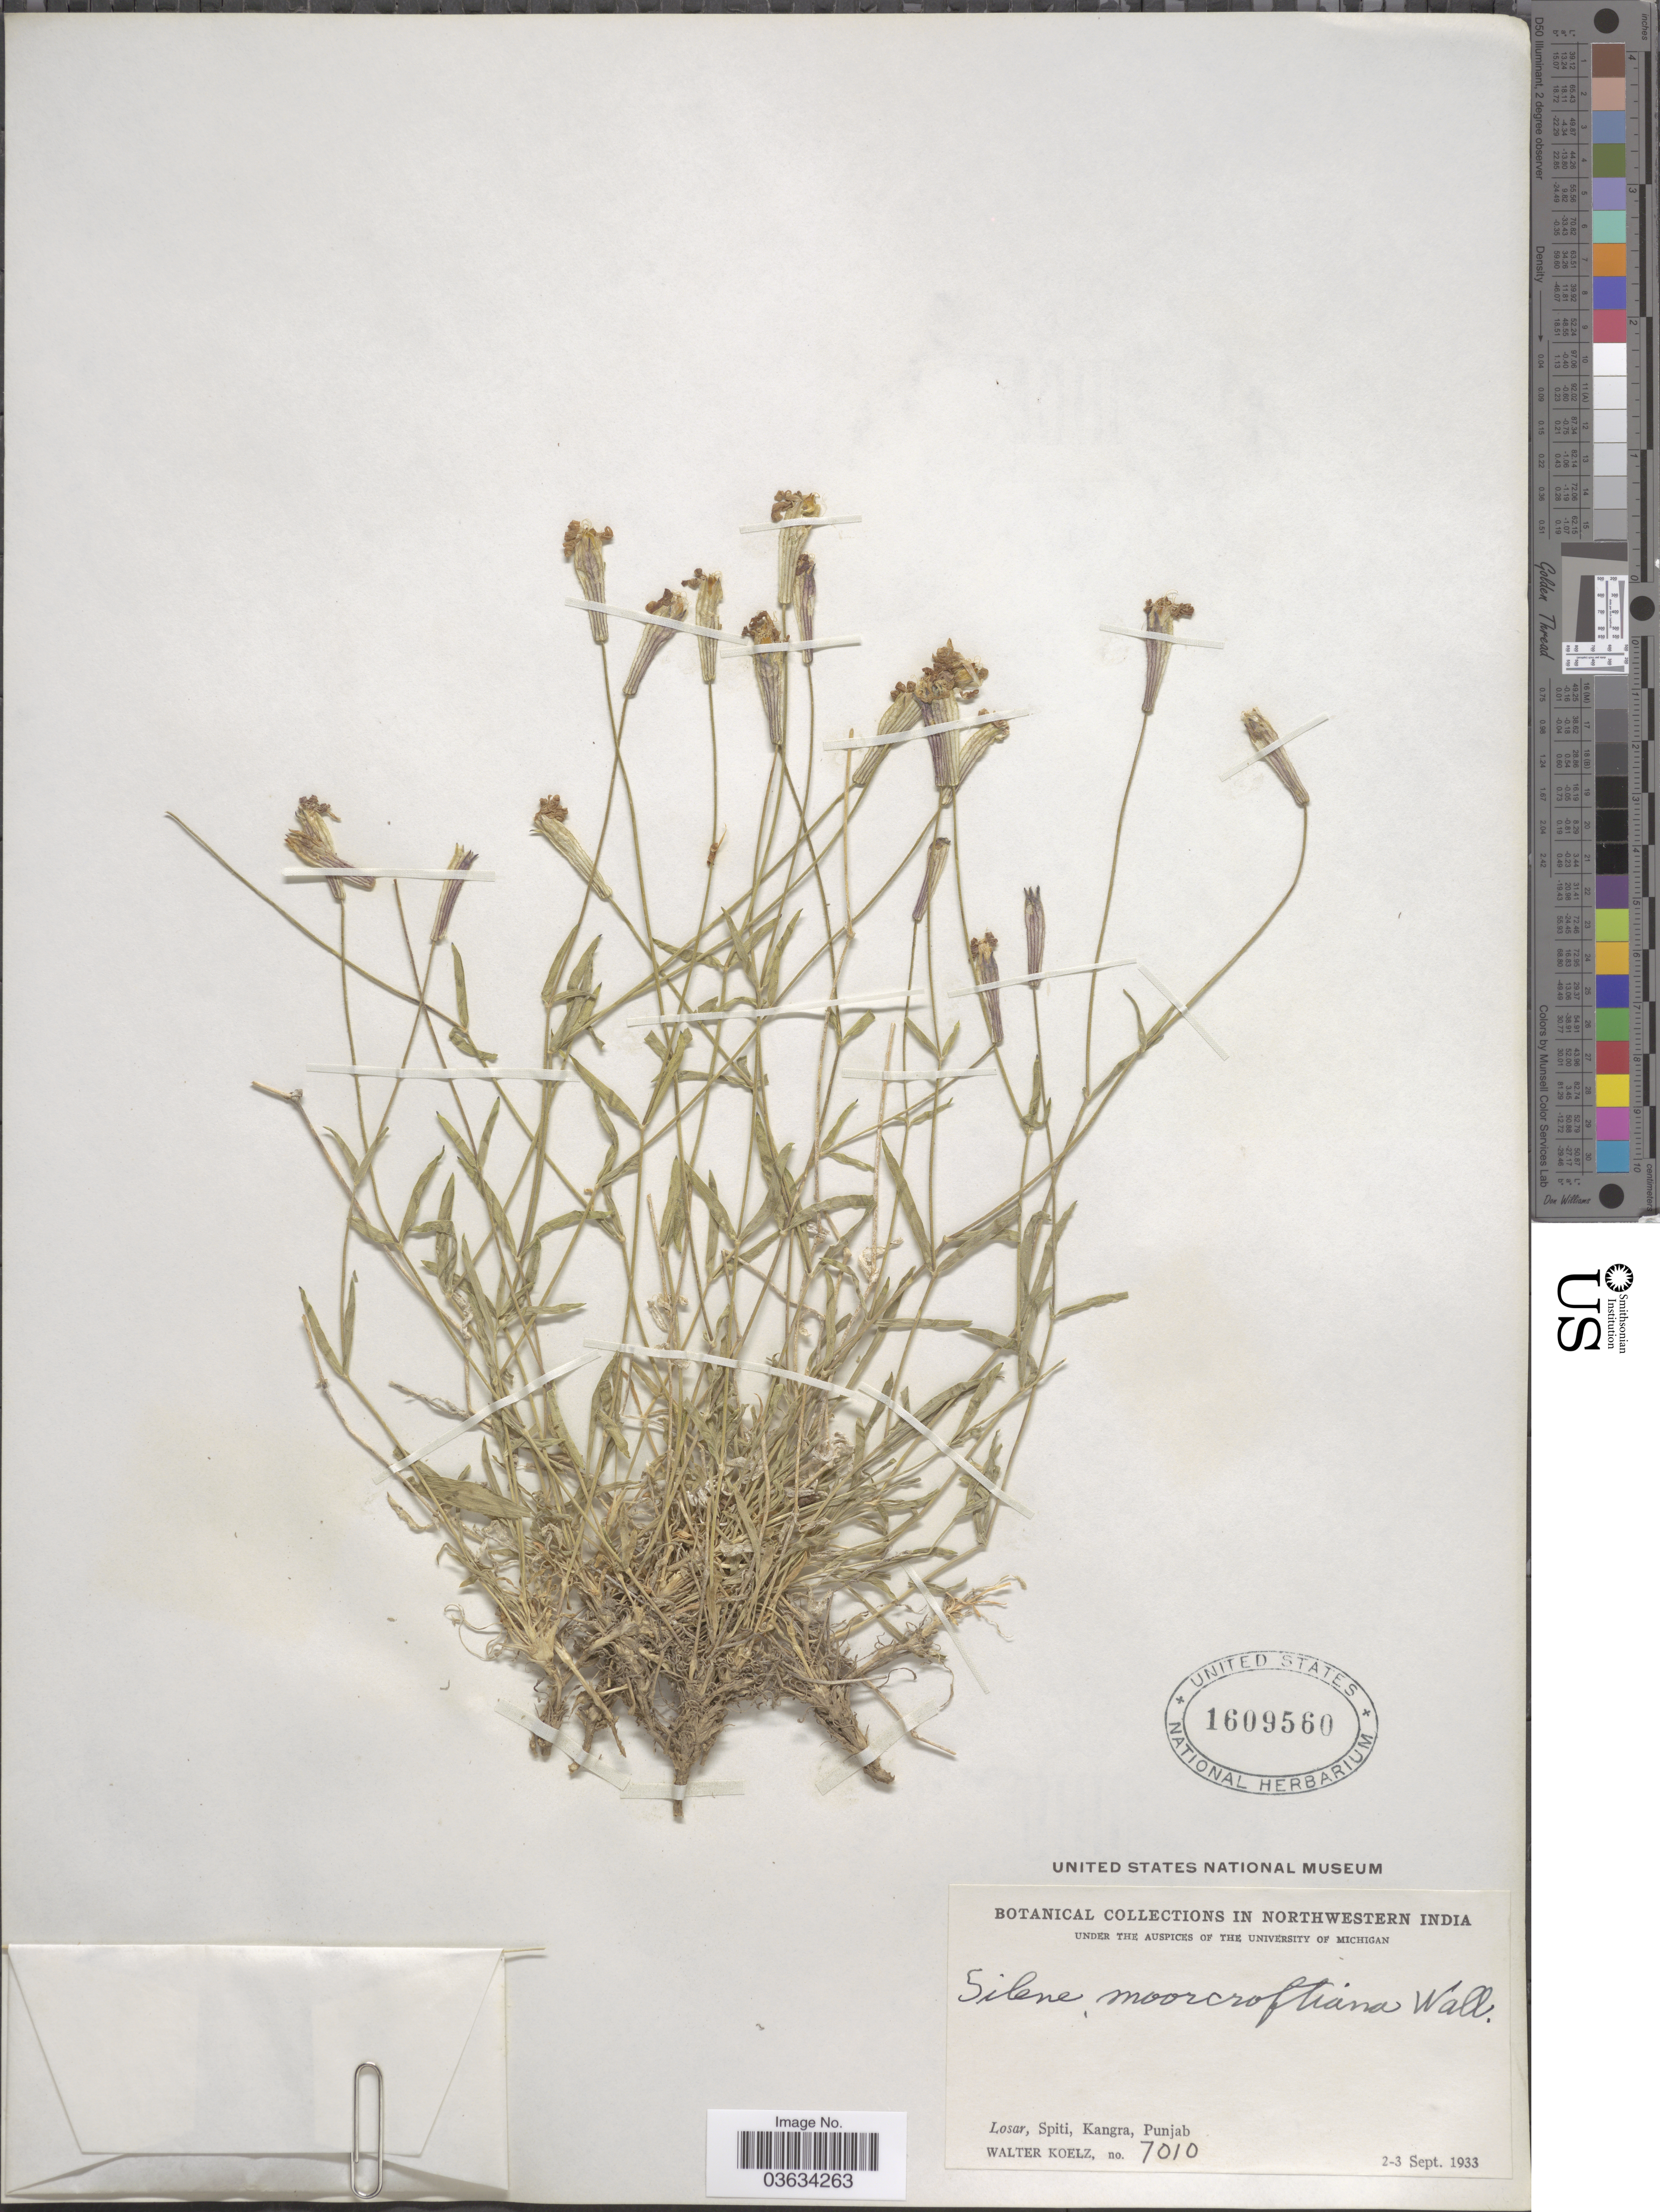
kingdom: Plantae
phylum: Tracheophyta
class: Magnoliopsida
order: Caryophyllales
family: Caryophyllaceae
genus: Silene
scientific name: Silene moorcroftiana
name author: Wall. ex Benth.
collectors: W. N. Koelz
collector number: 7010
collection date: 1933-09-02/1933-09-03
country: India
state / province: Punjab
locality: In Northwestern India. Losar, Spiti, Kangra, Punjab.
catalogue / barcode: US 1609560